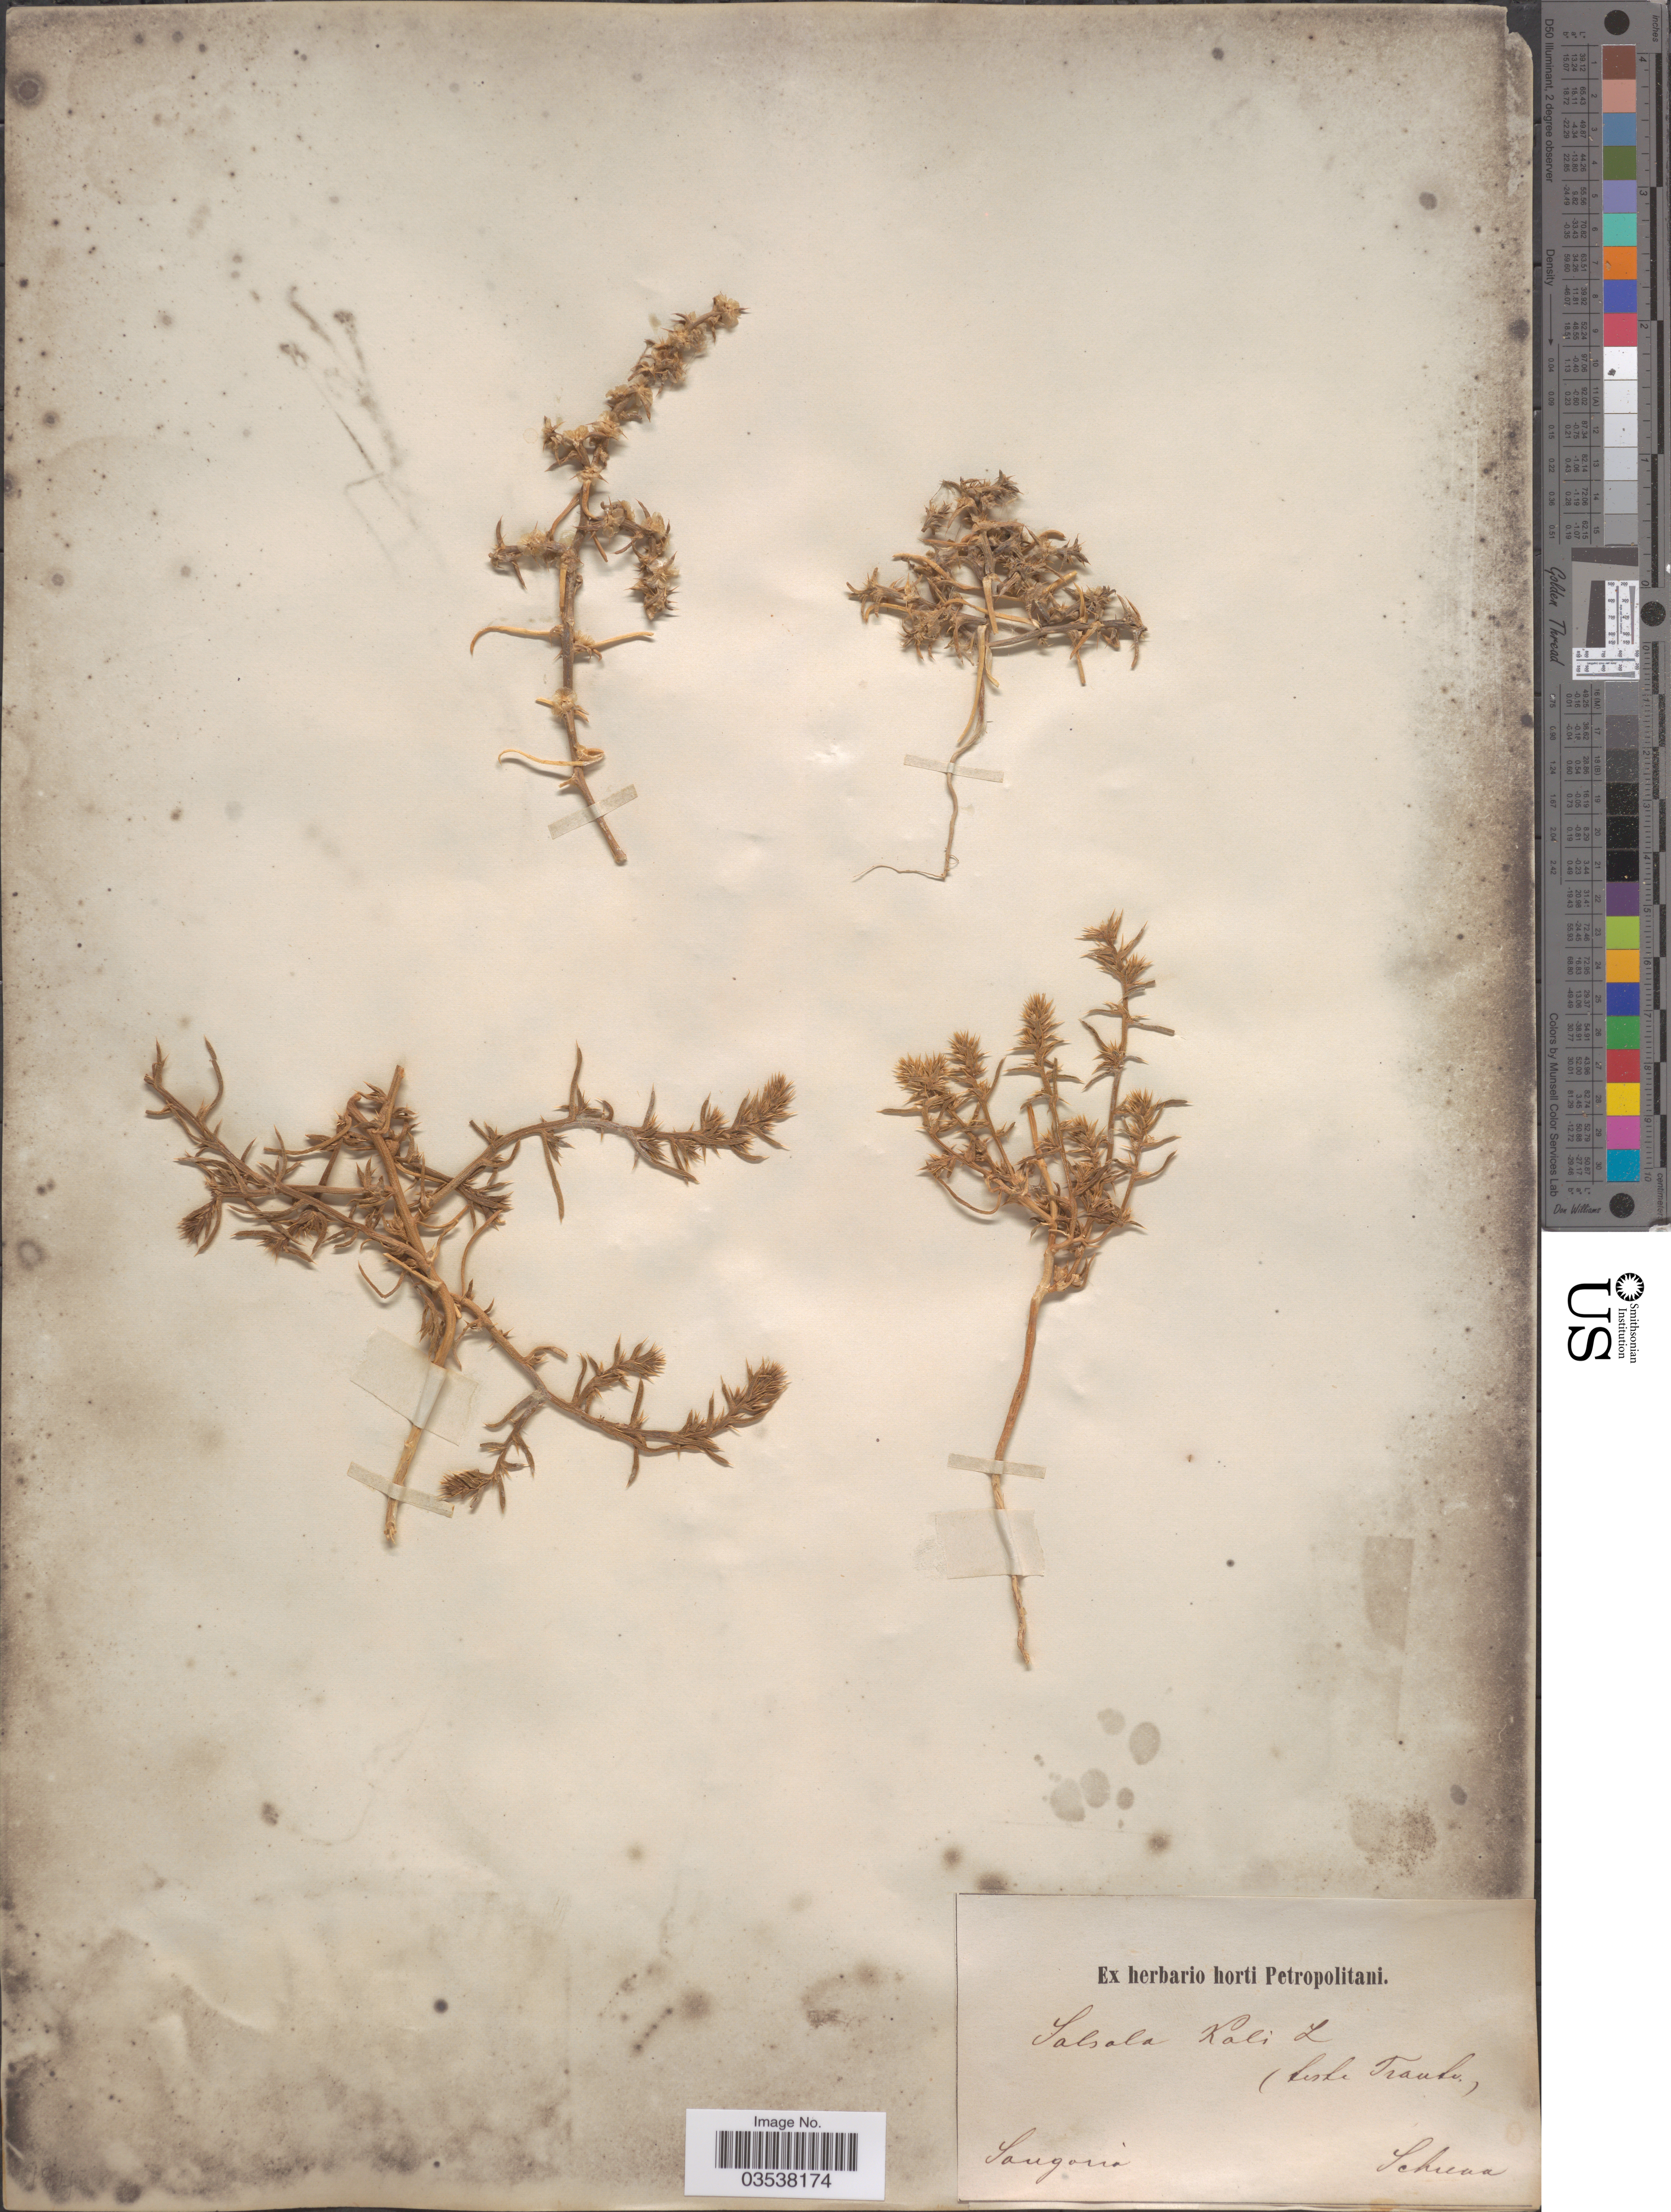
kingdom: Plantae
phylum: Tracheophyta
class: Magnoliopsida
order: Caryophyllales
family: Amaranthaceae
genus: Salsola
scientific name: Salsola kali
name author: L.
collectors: A.G. Schrenk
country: Kazakhstan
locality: Songaria.